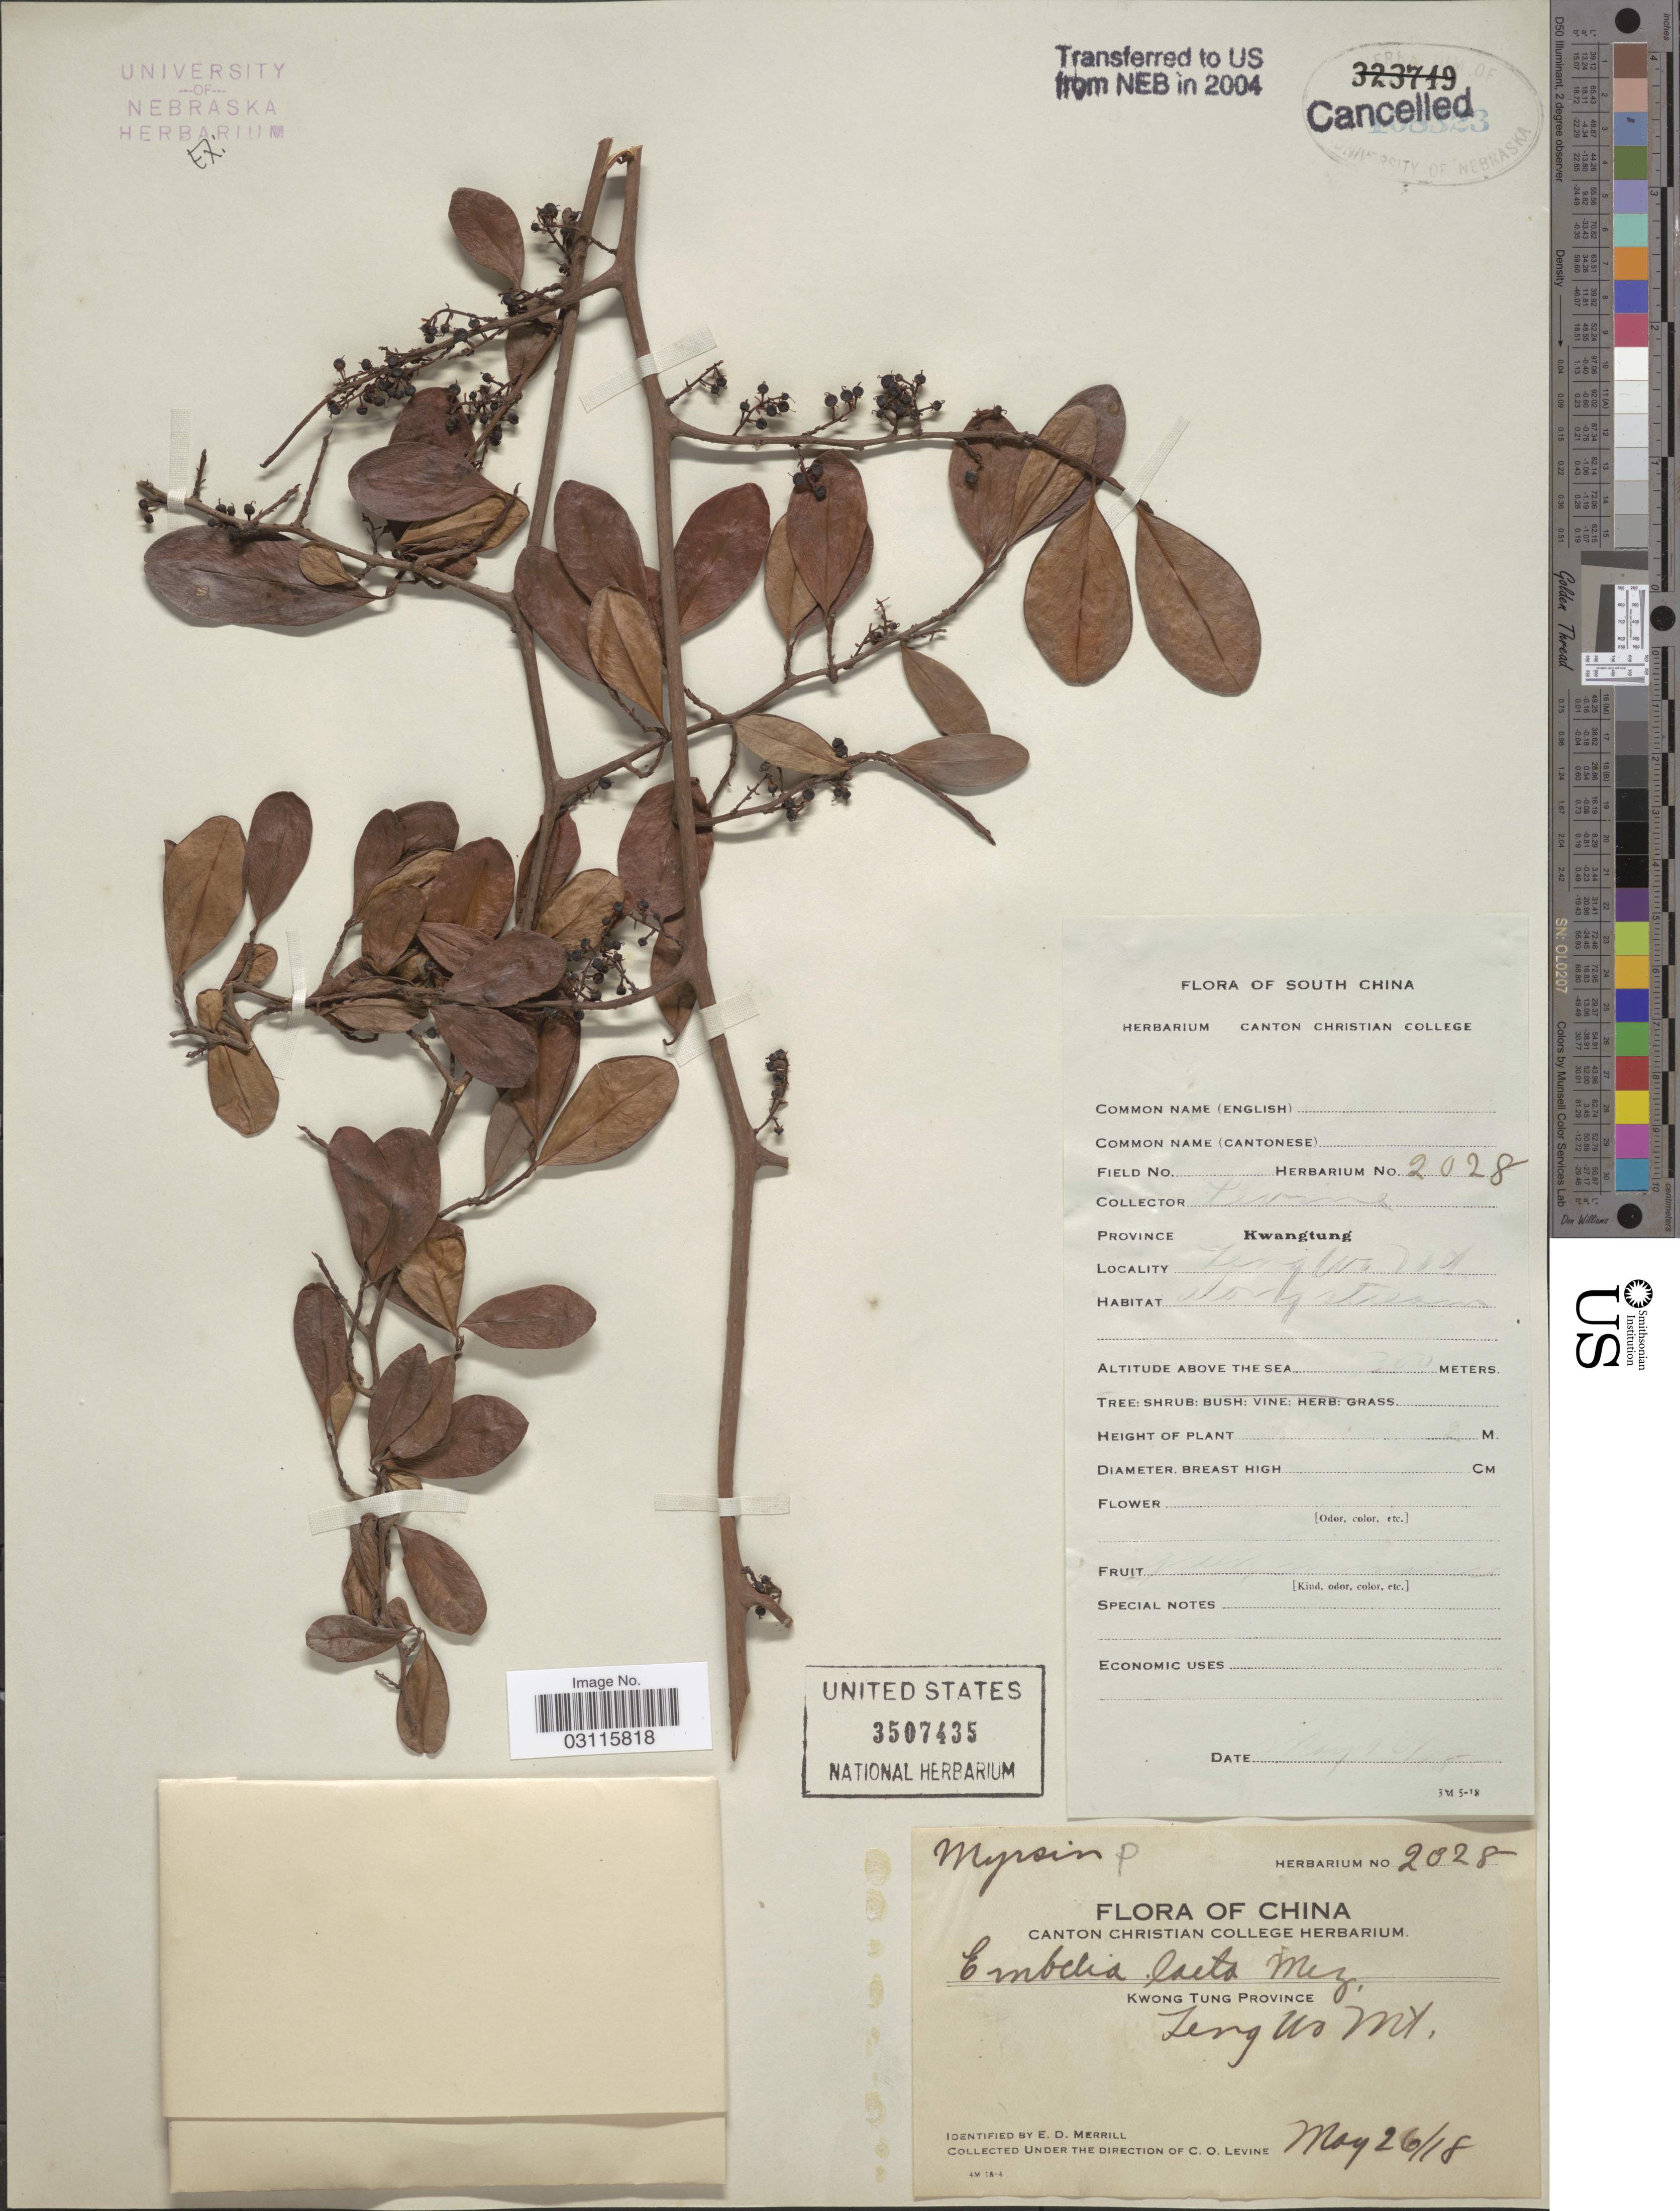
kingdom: Plantae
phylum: Tracheophyta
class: Magnoliopsida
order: Ericales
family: Primulaceae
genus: Embelia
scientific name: Embelia laeta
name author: (L.) Mez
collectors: C. O. Levine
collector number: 2028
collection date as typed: Transcribed d/m/y: 26/5/18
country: China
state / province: Guangdong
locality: South China. Kwong Tung Province. Teng [interpreted] Mo [interpreted] Mt.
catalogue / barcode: US 3507435